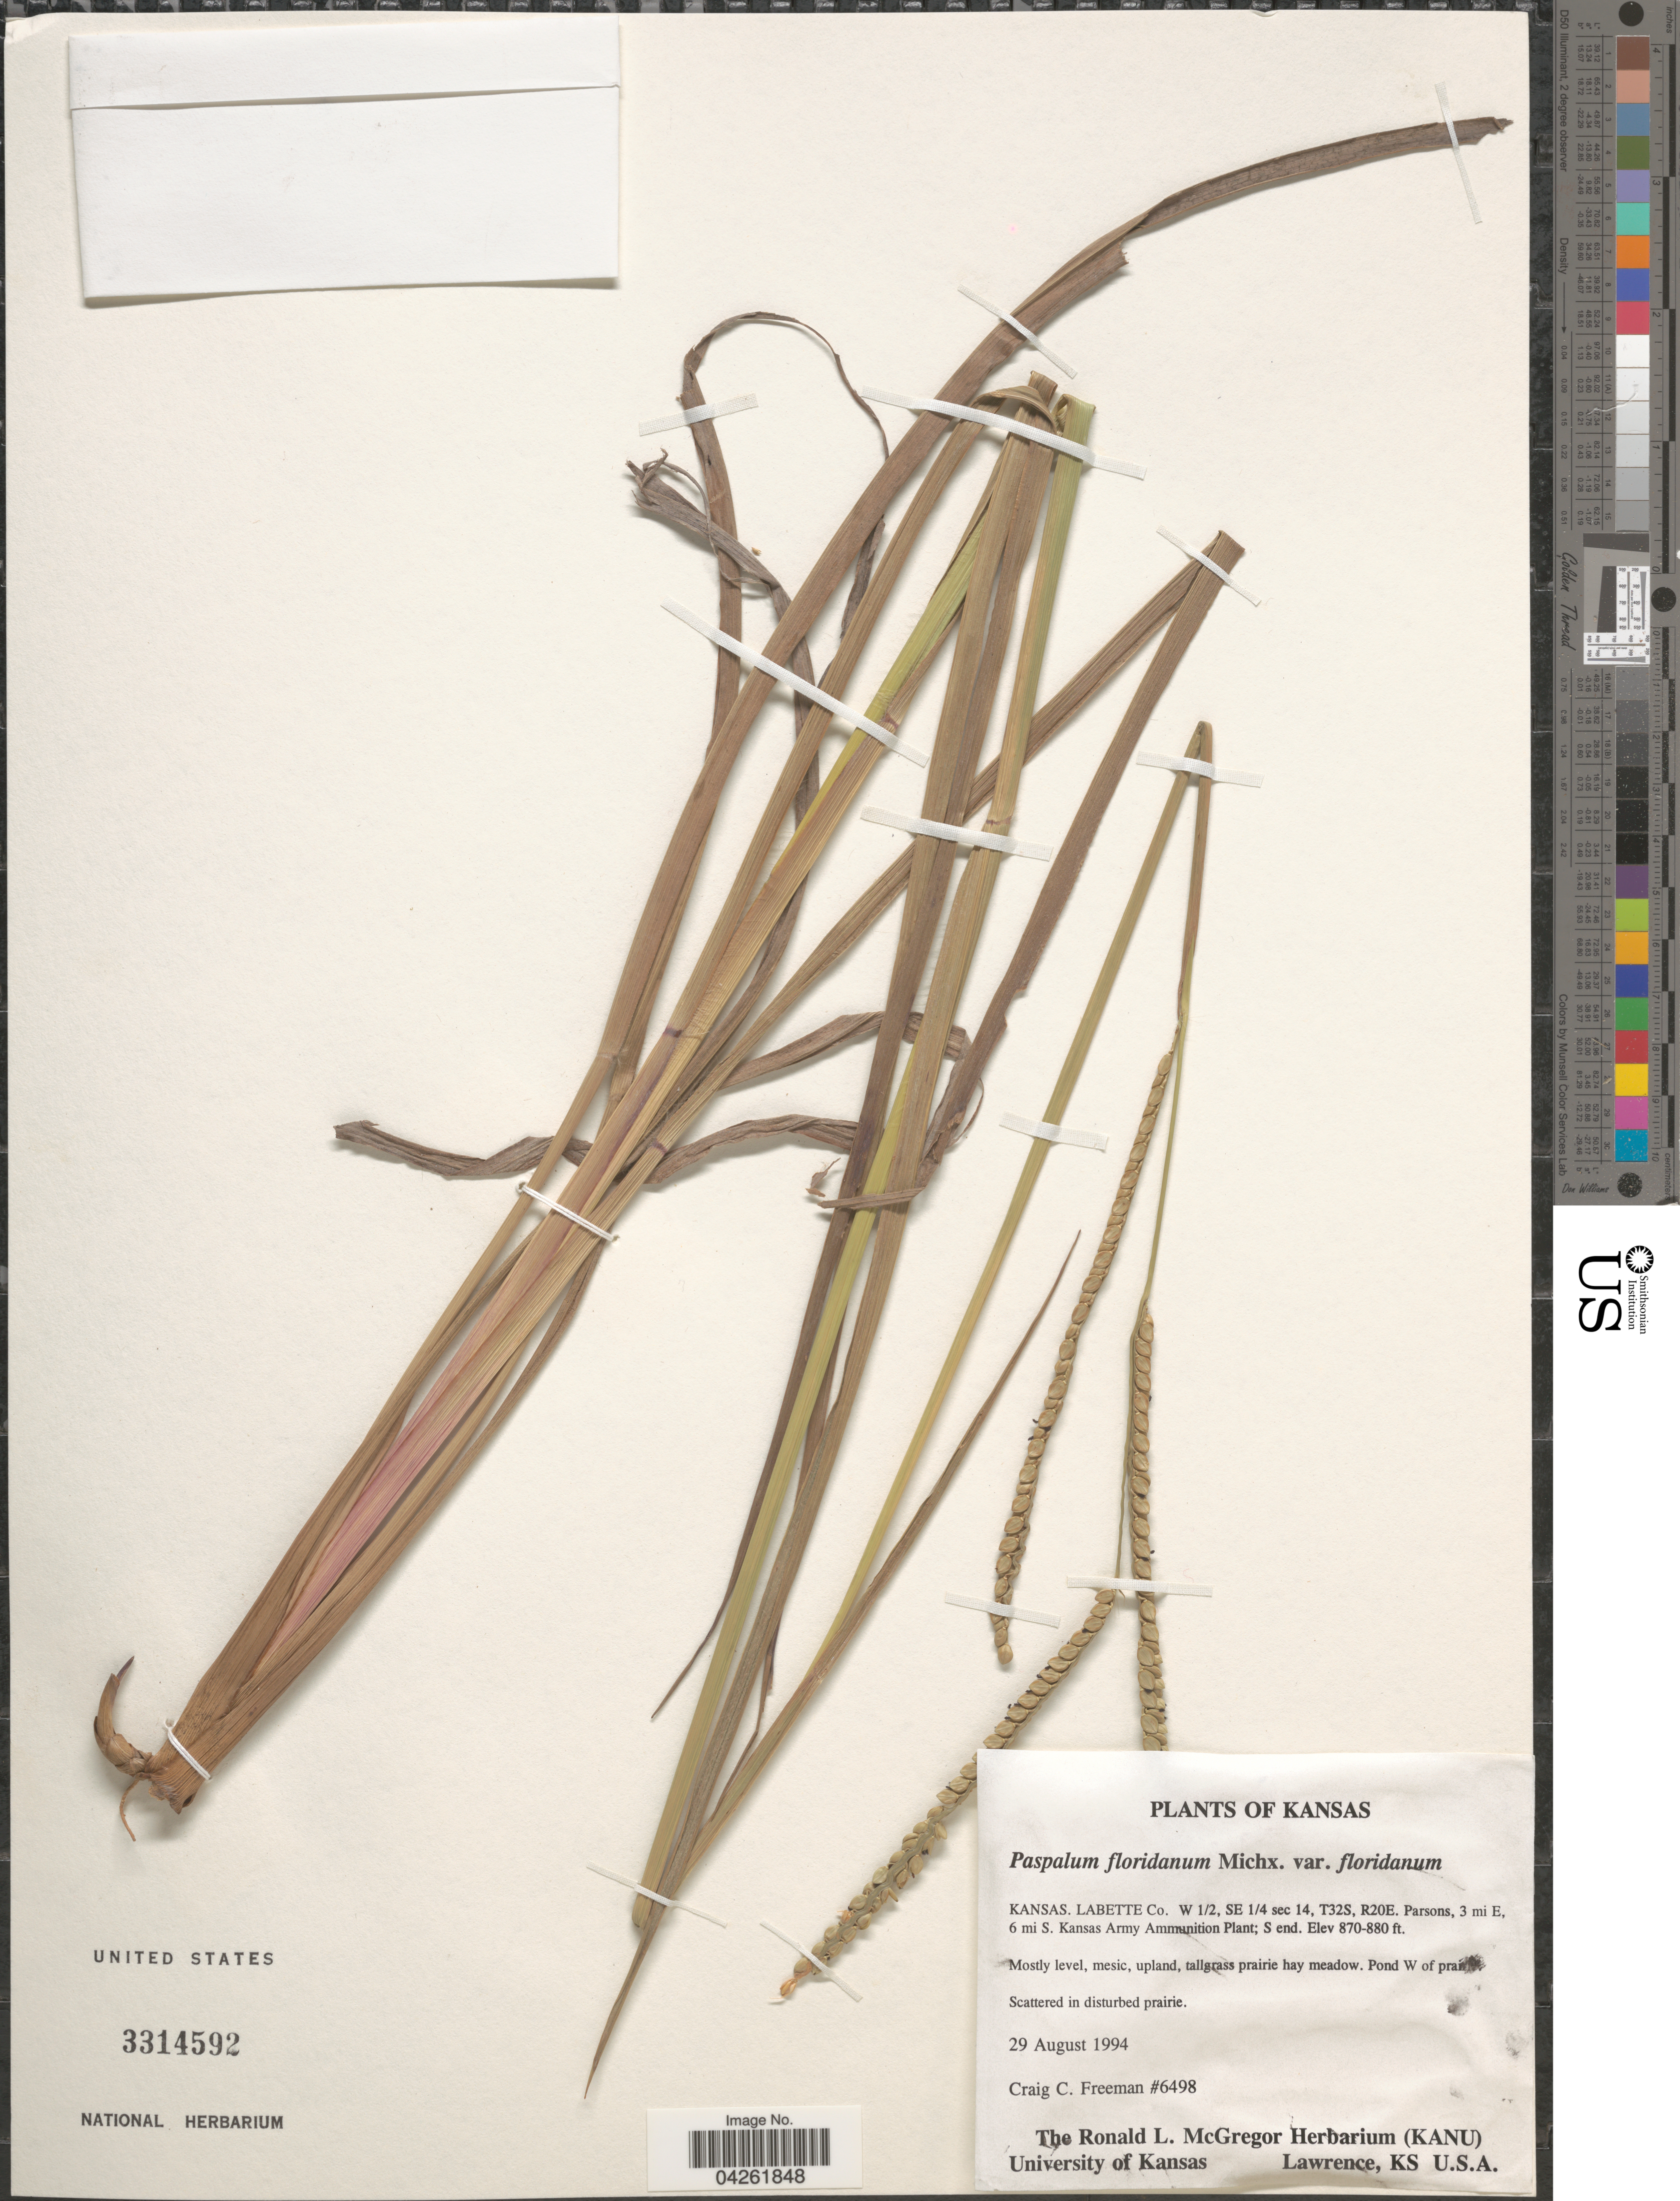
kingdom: Plantae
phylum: Tracheophyta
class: Liliopsida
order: Poales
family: Poaceae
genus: Paspalum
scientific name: Paspalum floridanum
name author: Michx.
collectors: C. C. Freeman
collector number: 6498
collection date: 1994-08-29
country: United States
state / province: Kansas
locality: Labette Co. W 1/2, SE 1/4 sec 14, T32S, R20E. Parsons, 3 mi E, 6 mi S. Kansas Army Ammaniyion Plant; S end. Pond W of prairie.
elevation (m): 265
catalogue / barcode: US 3314592